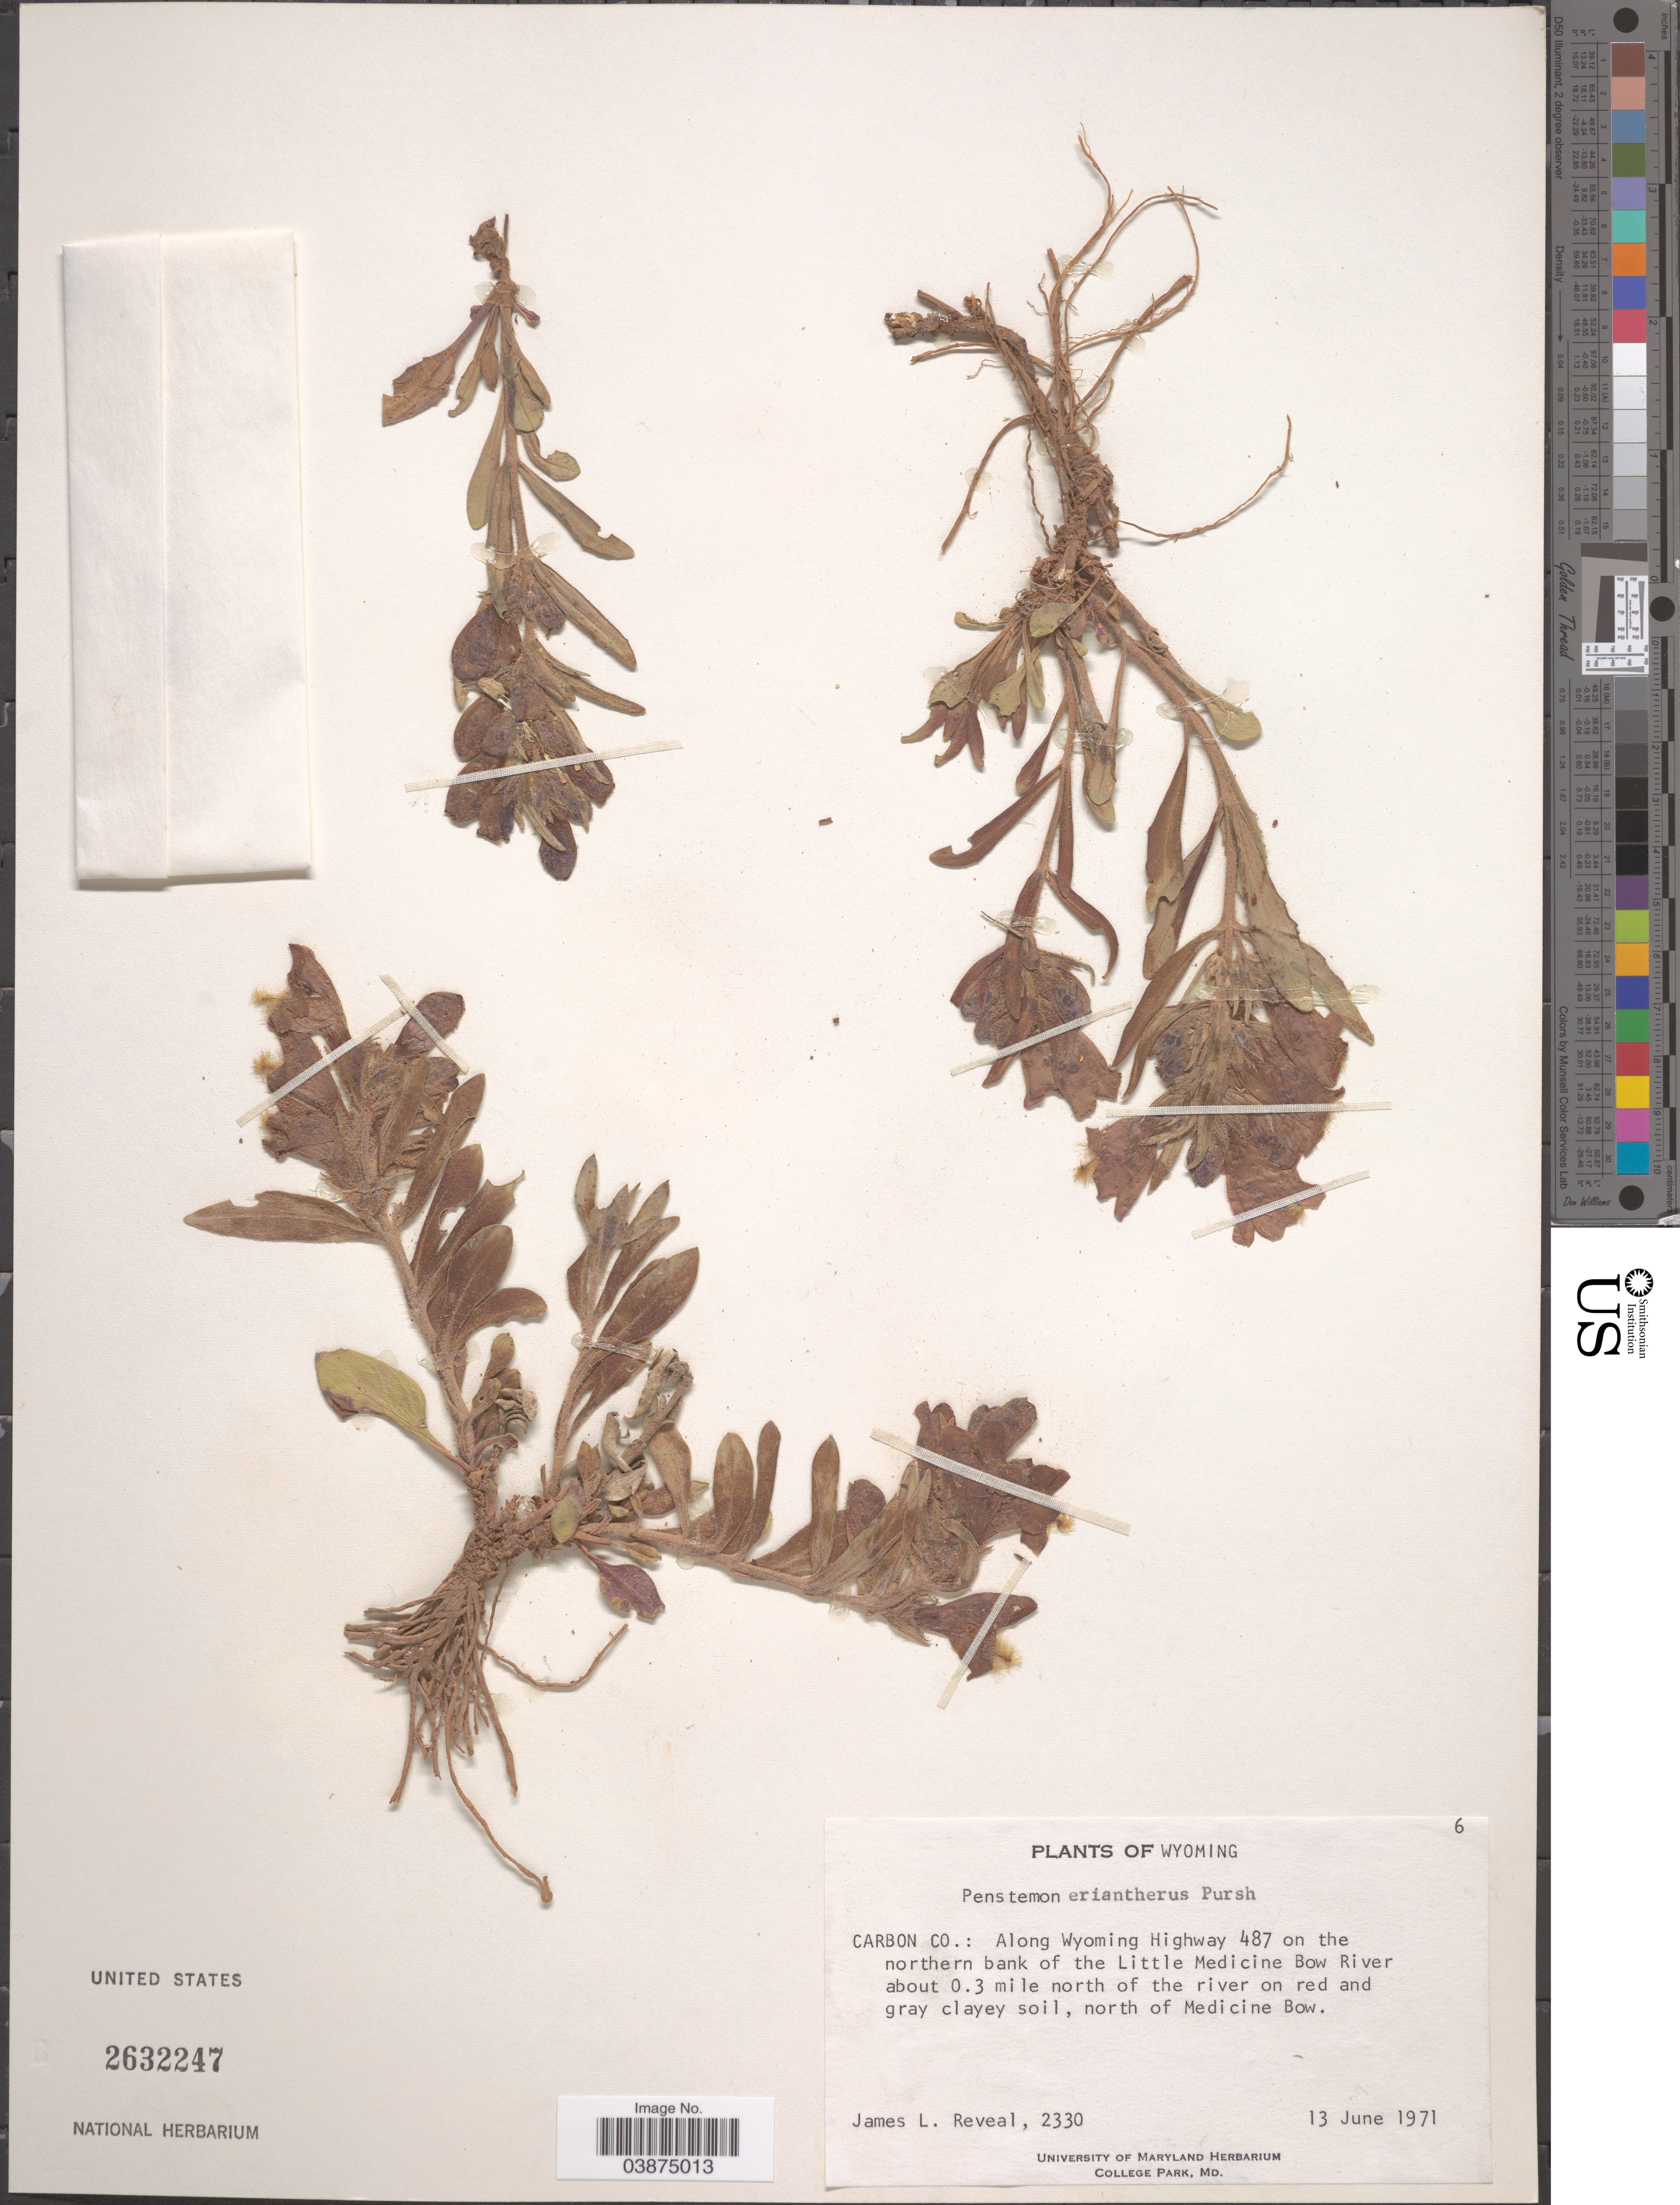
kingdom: Plantae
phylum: Tracheophyta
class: Magnoliopsida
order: Lamiales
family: Plantaginaceae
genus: Penstemon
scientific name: Penstemon eriantherus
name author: Pursh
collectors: J. L. Reveal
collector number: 2330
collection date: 1971-06-13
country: United States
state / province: Wyoming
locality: Carbon Co.: Along Wyoming Highway 487 on the northern bank of the Little Medicine Bow River about 0.3 mile north of the river, north of Medicine Bow.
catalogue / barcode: US 2632247